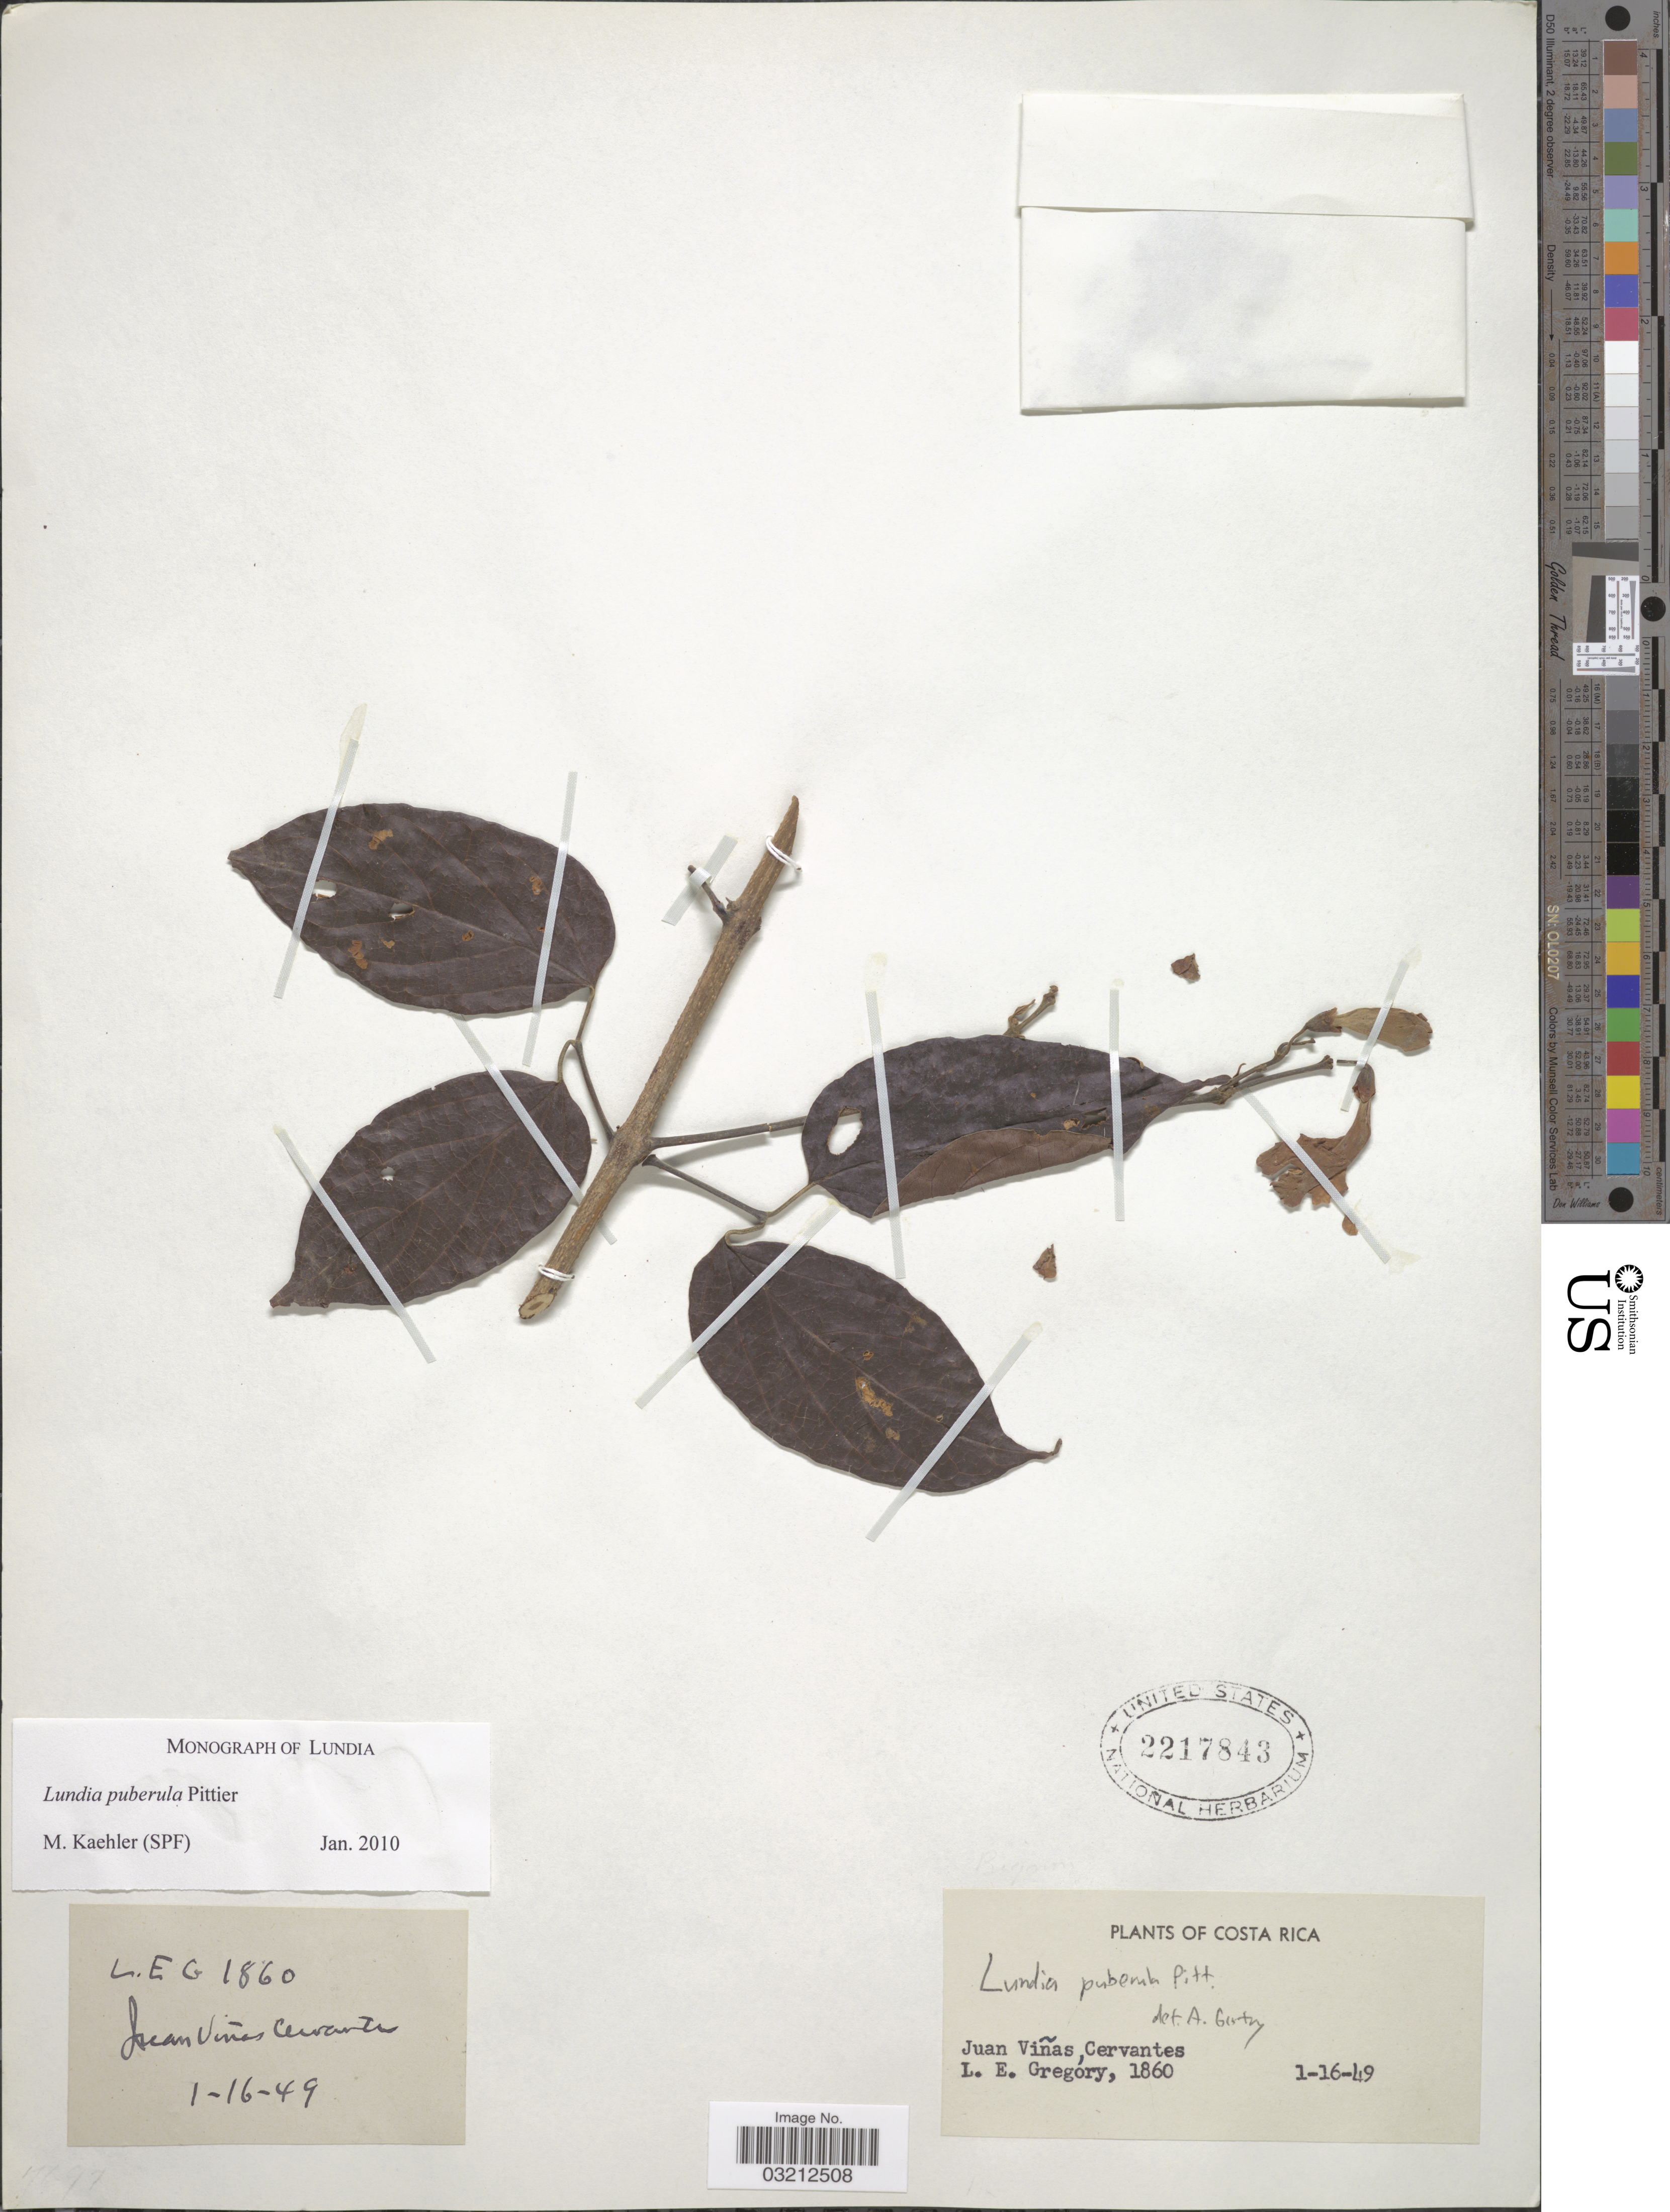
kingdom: Plantae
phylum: Tracheophyta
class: Magnoliopsida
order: Lamiales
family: Bignoniaceae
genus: Lundia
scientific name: Lundia puberula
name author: Pittier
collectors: L. E. Gregory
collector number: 1860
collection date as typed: Transcribed d/m/y: 16/1/49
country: Costa Rica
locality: Juan Viñas, Cervantes.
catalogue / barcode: US 2217843